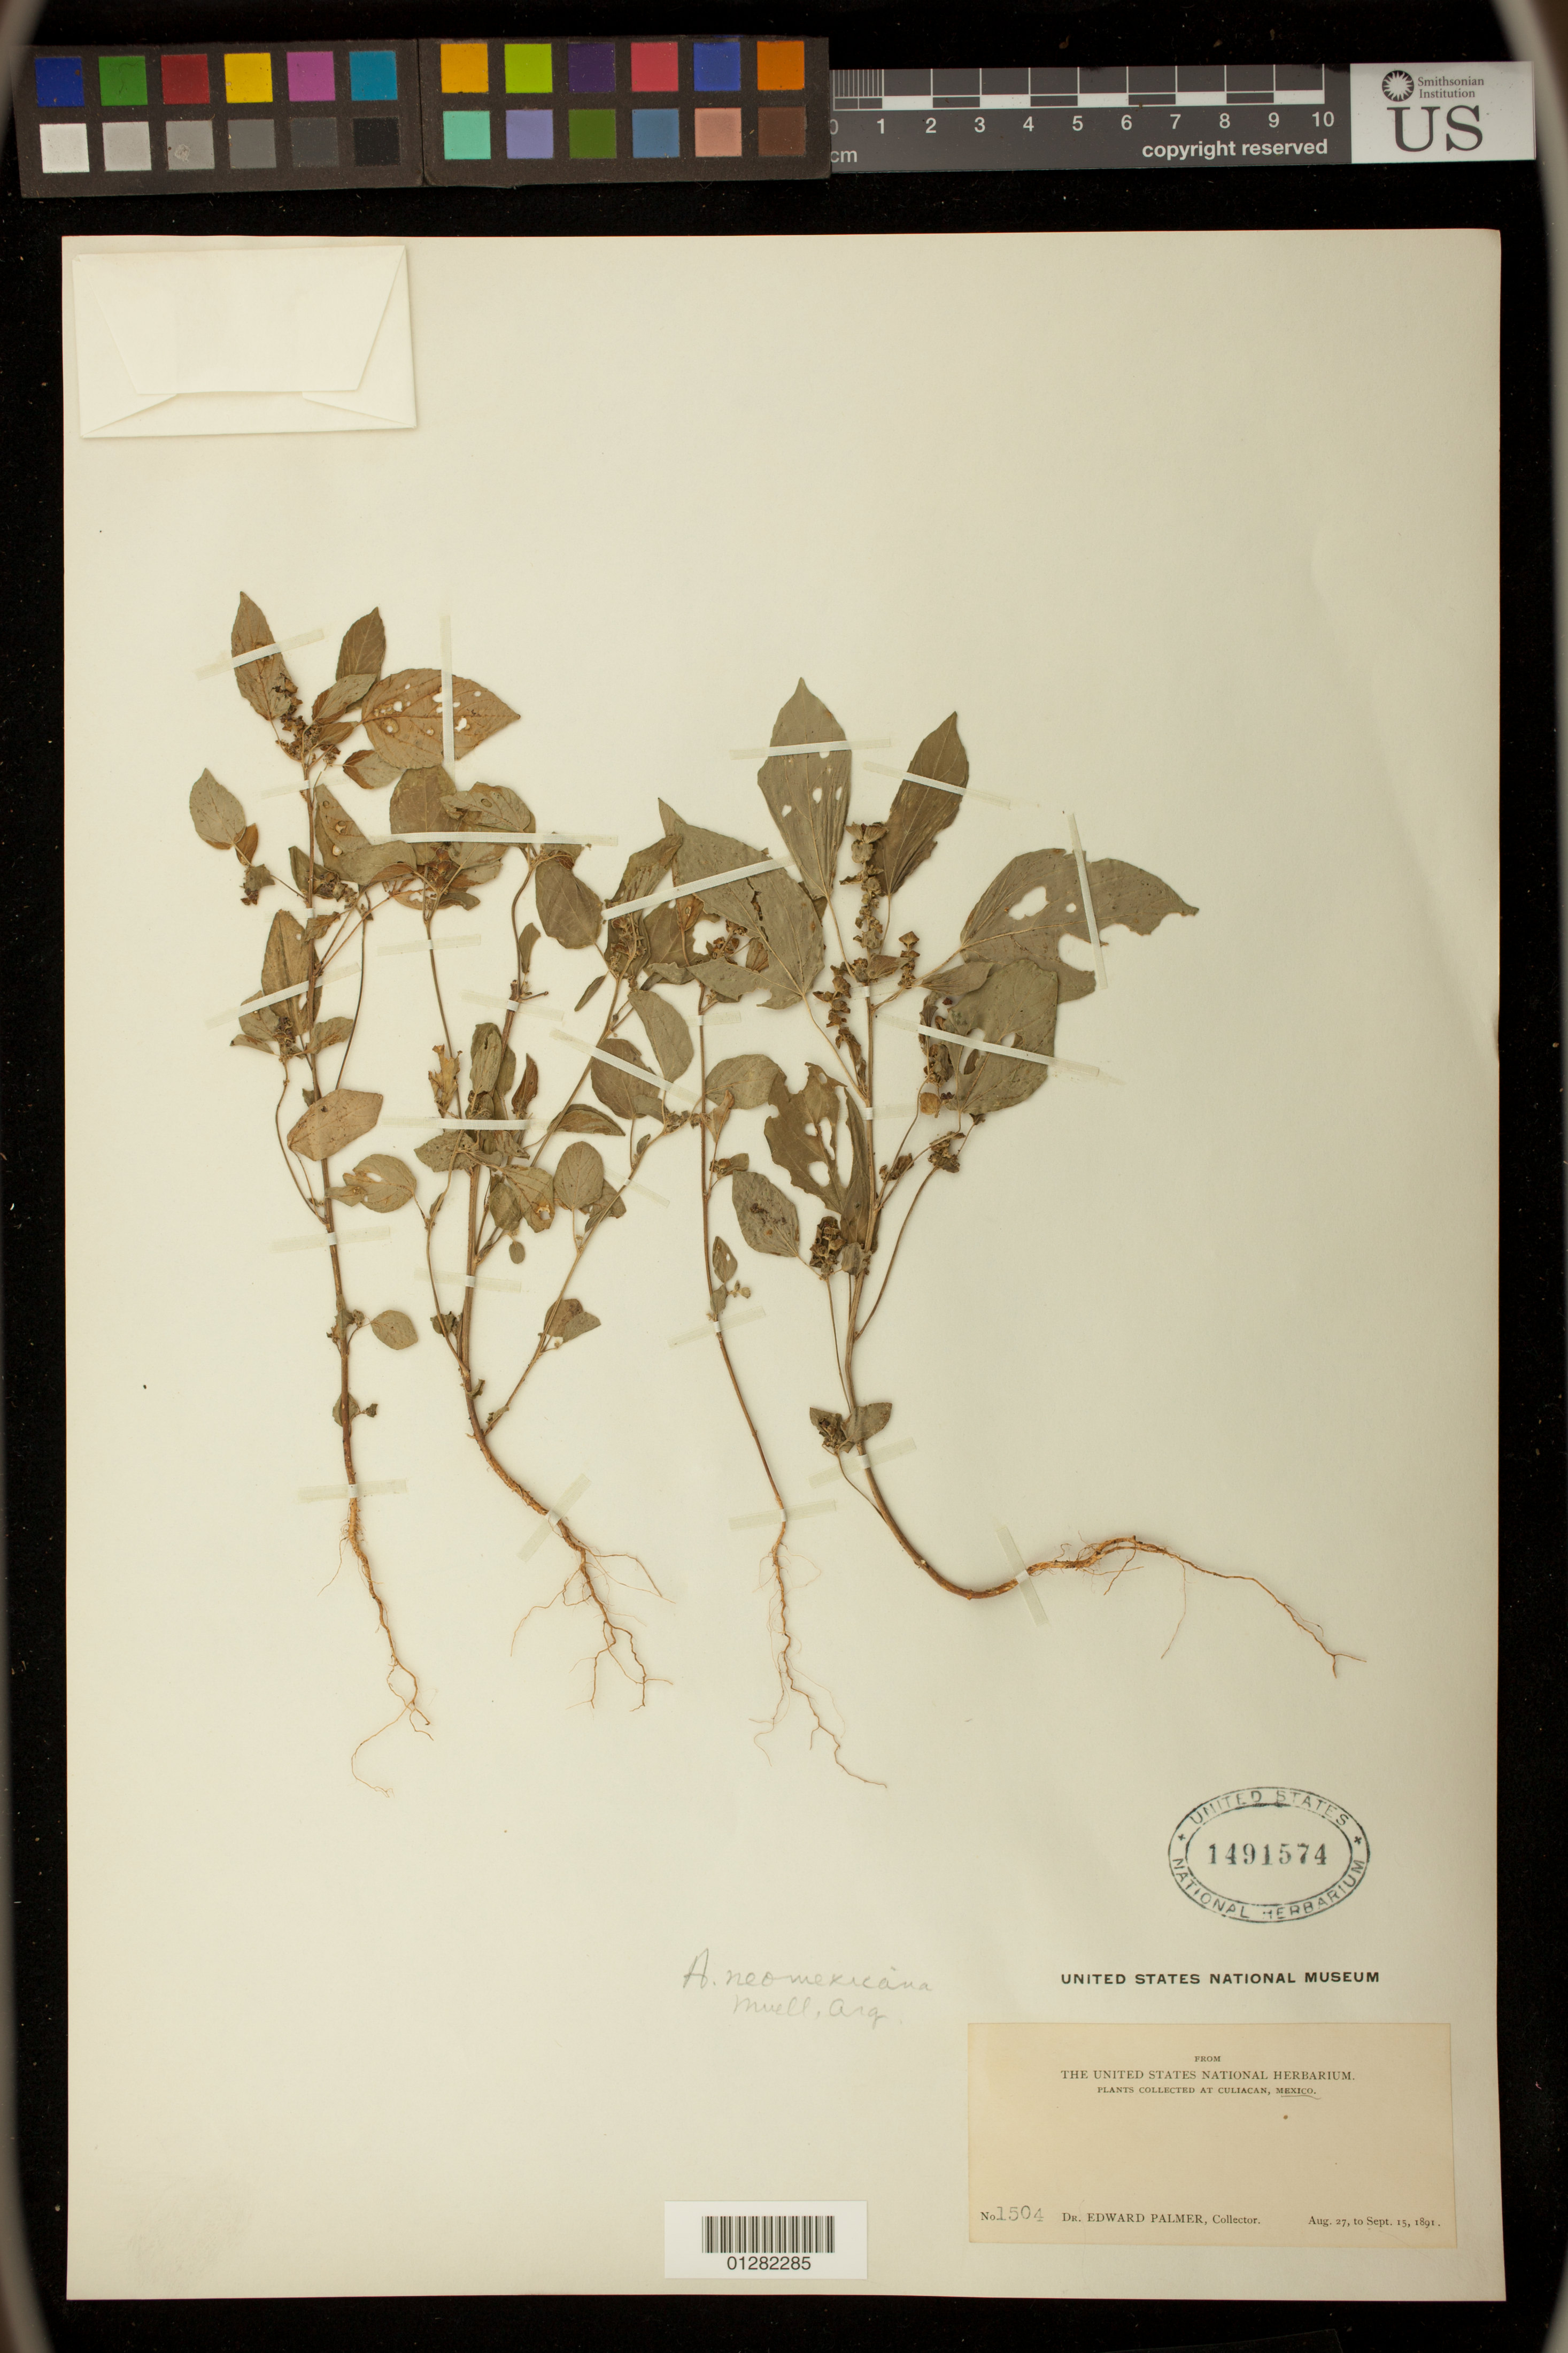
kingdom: Plantae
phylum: Tracheophyta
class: Magnoliopsida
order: Malpighiales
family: Euphorbiaceae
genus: Acalypha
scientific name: Acalypha neomexicana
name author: Müll. Arg.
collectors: V. E. Rudd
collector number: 1504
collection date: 1891-08-27/1891-09-15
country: Mexico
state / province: Sinaloa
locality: Culiacan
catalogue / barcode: US 1491574